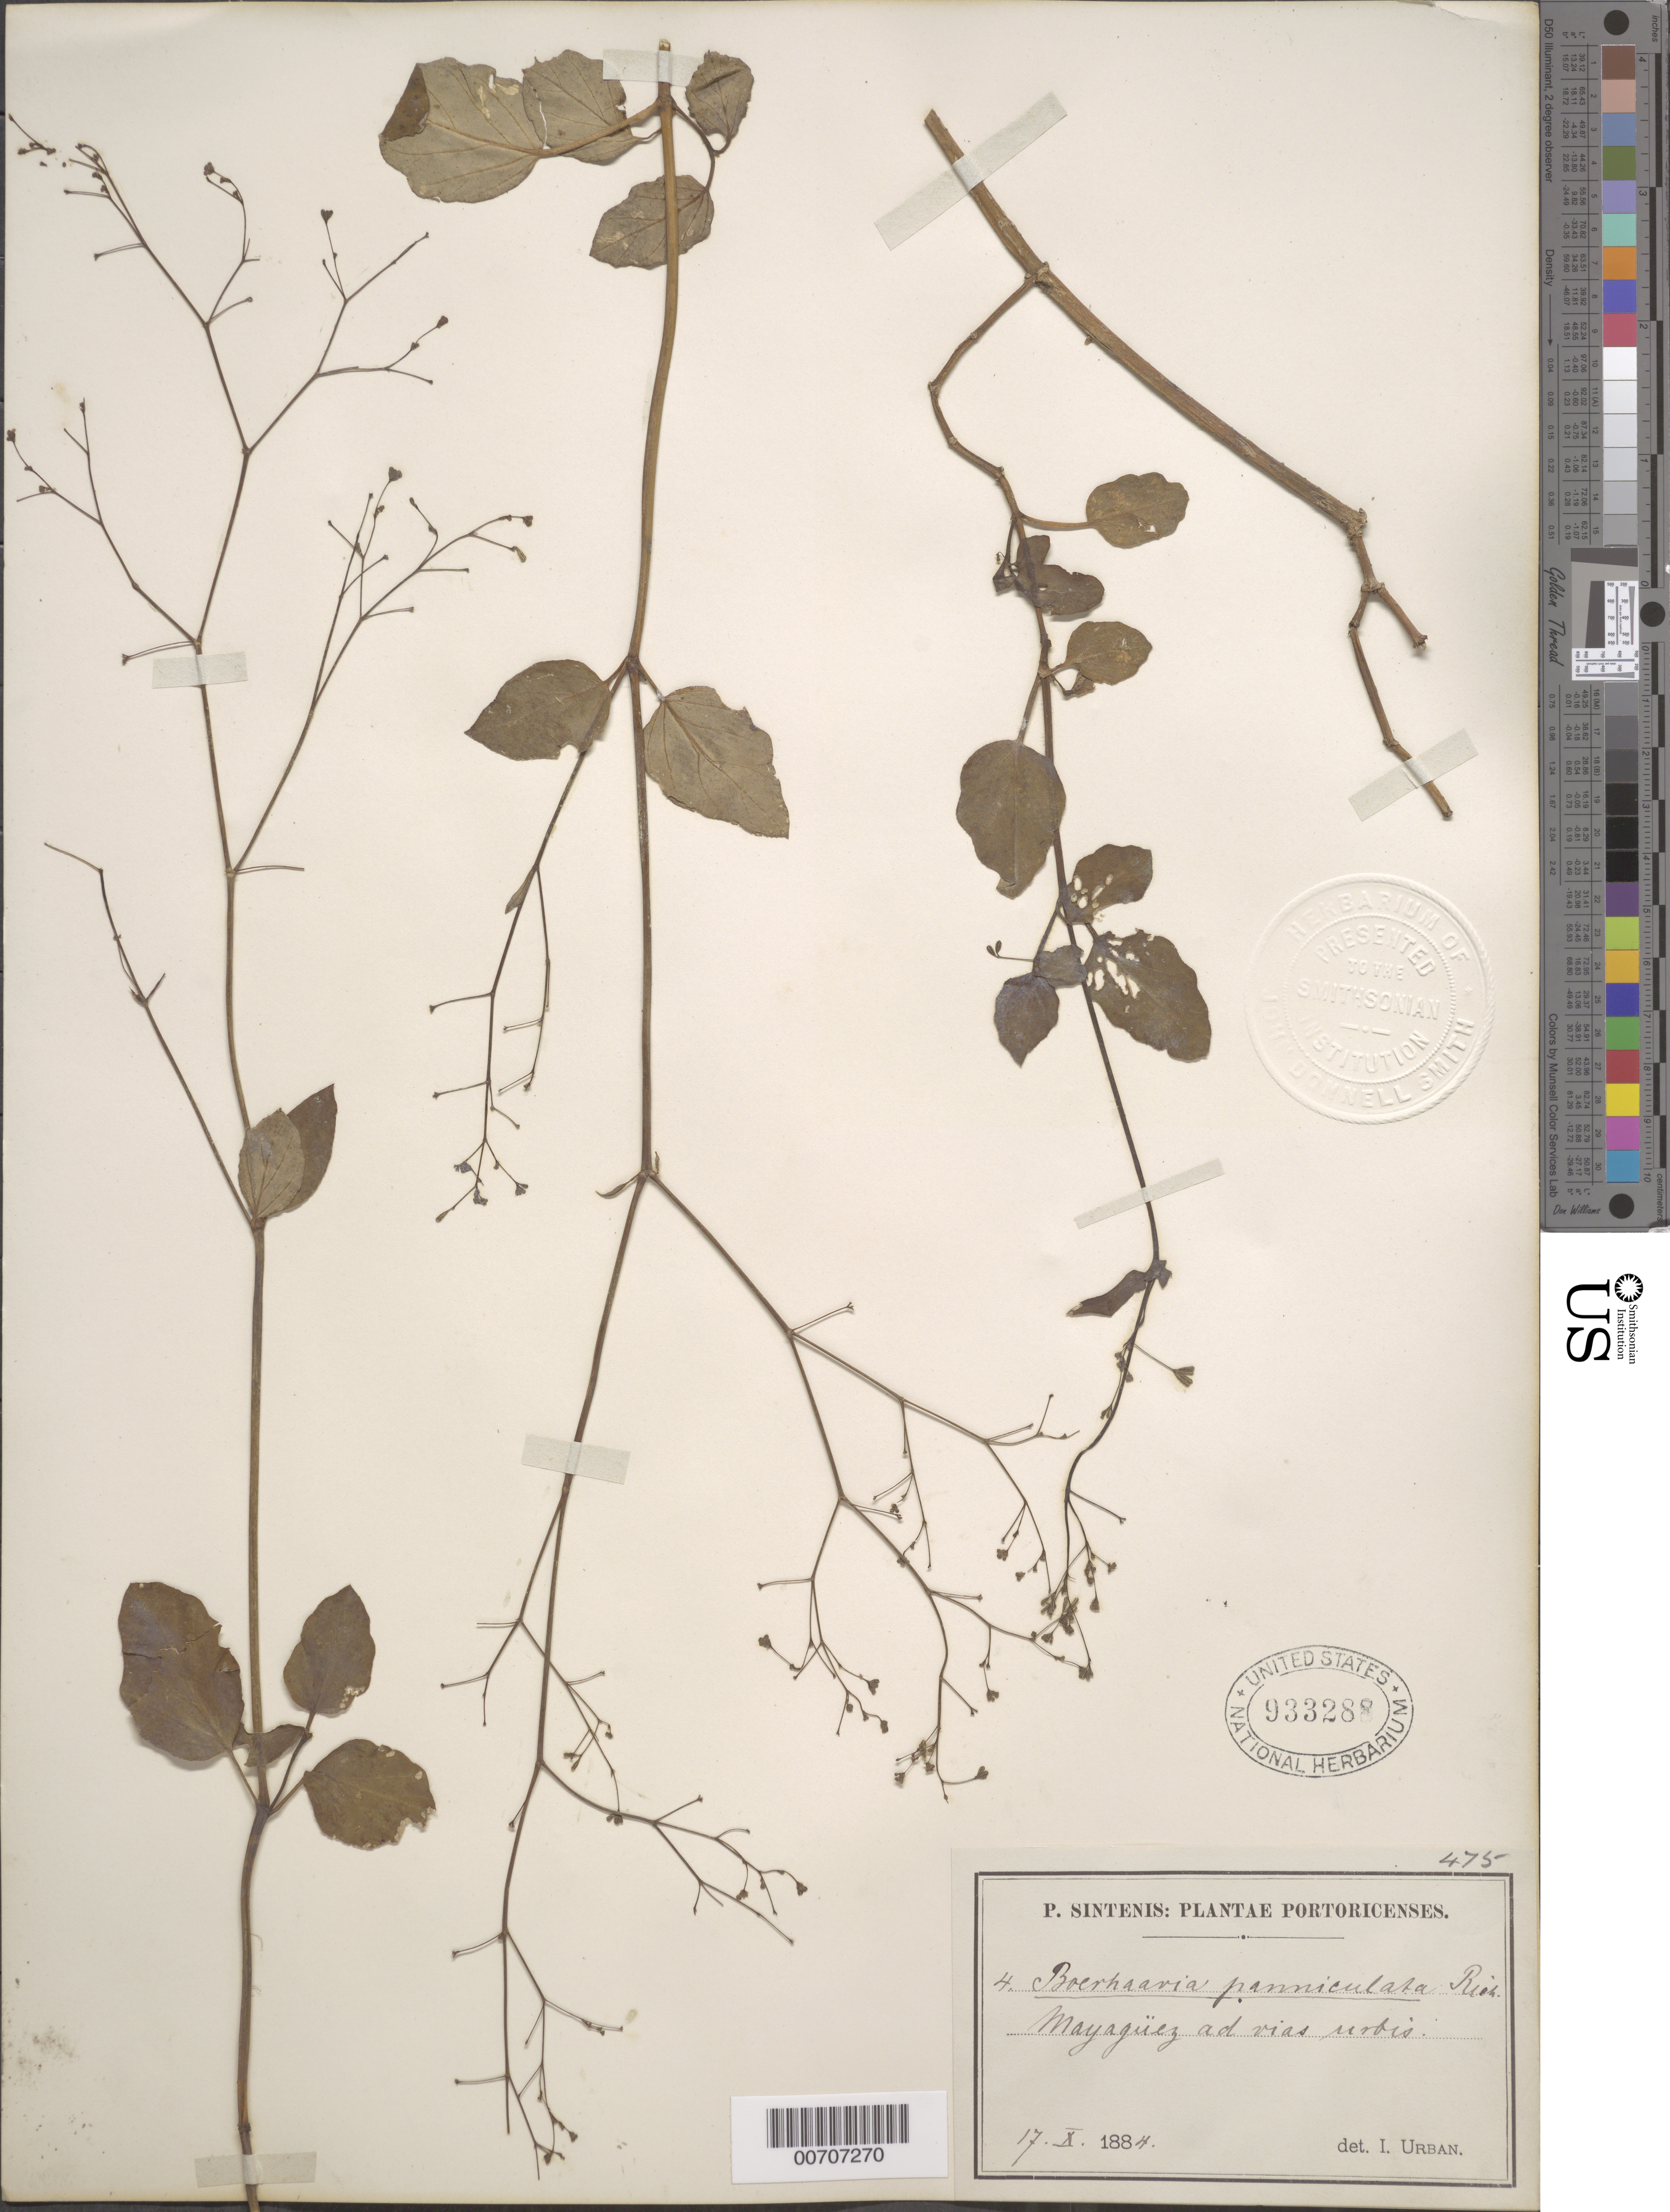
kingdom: Plantae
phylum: Tracheophyta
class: Magnoliopsida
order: Caryophyllales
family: Nyctaginaceae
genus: Boerhavia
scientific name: Boerhavia paniculata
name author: Rich.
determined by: Urban, Ignatz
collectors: P. Sintenis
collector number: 4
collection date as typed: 17 Oct 1884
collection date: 1884-10-17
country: Puerto Rico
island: Greater Antilles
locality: Mayaguez ad vias urbis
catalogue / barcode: US 933288